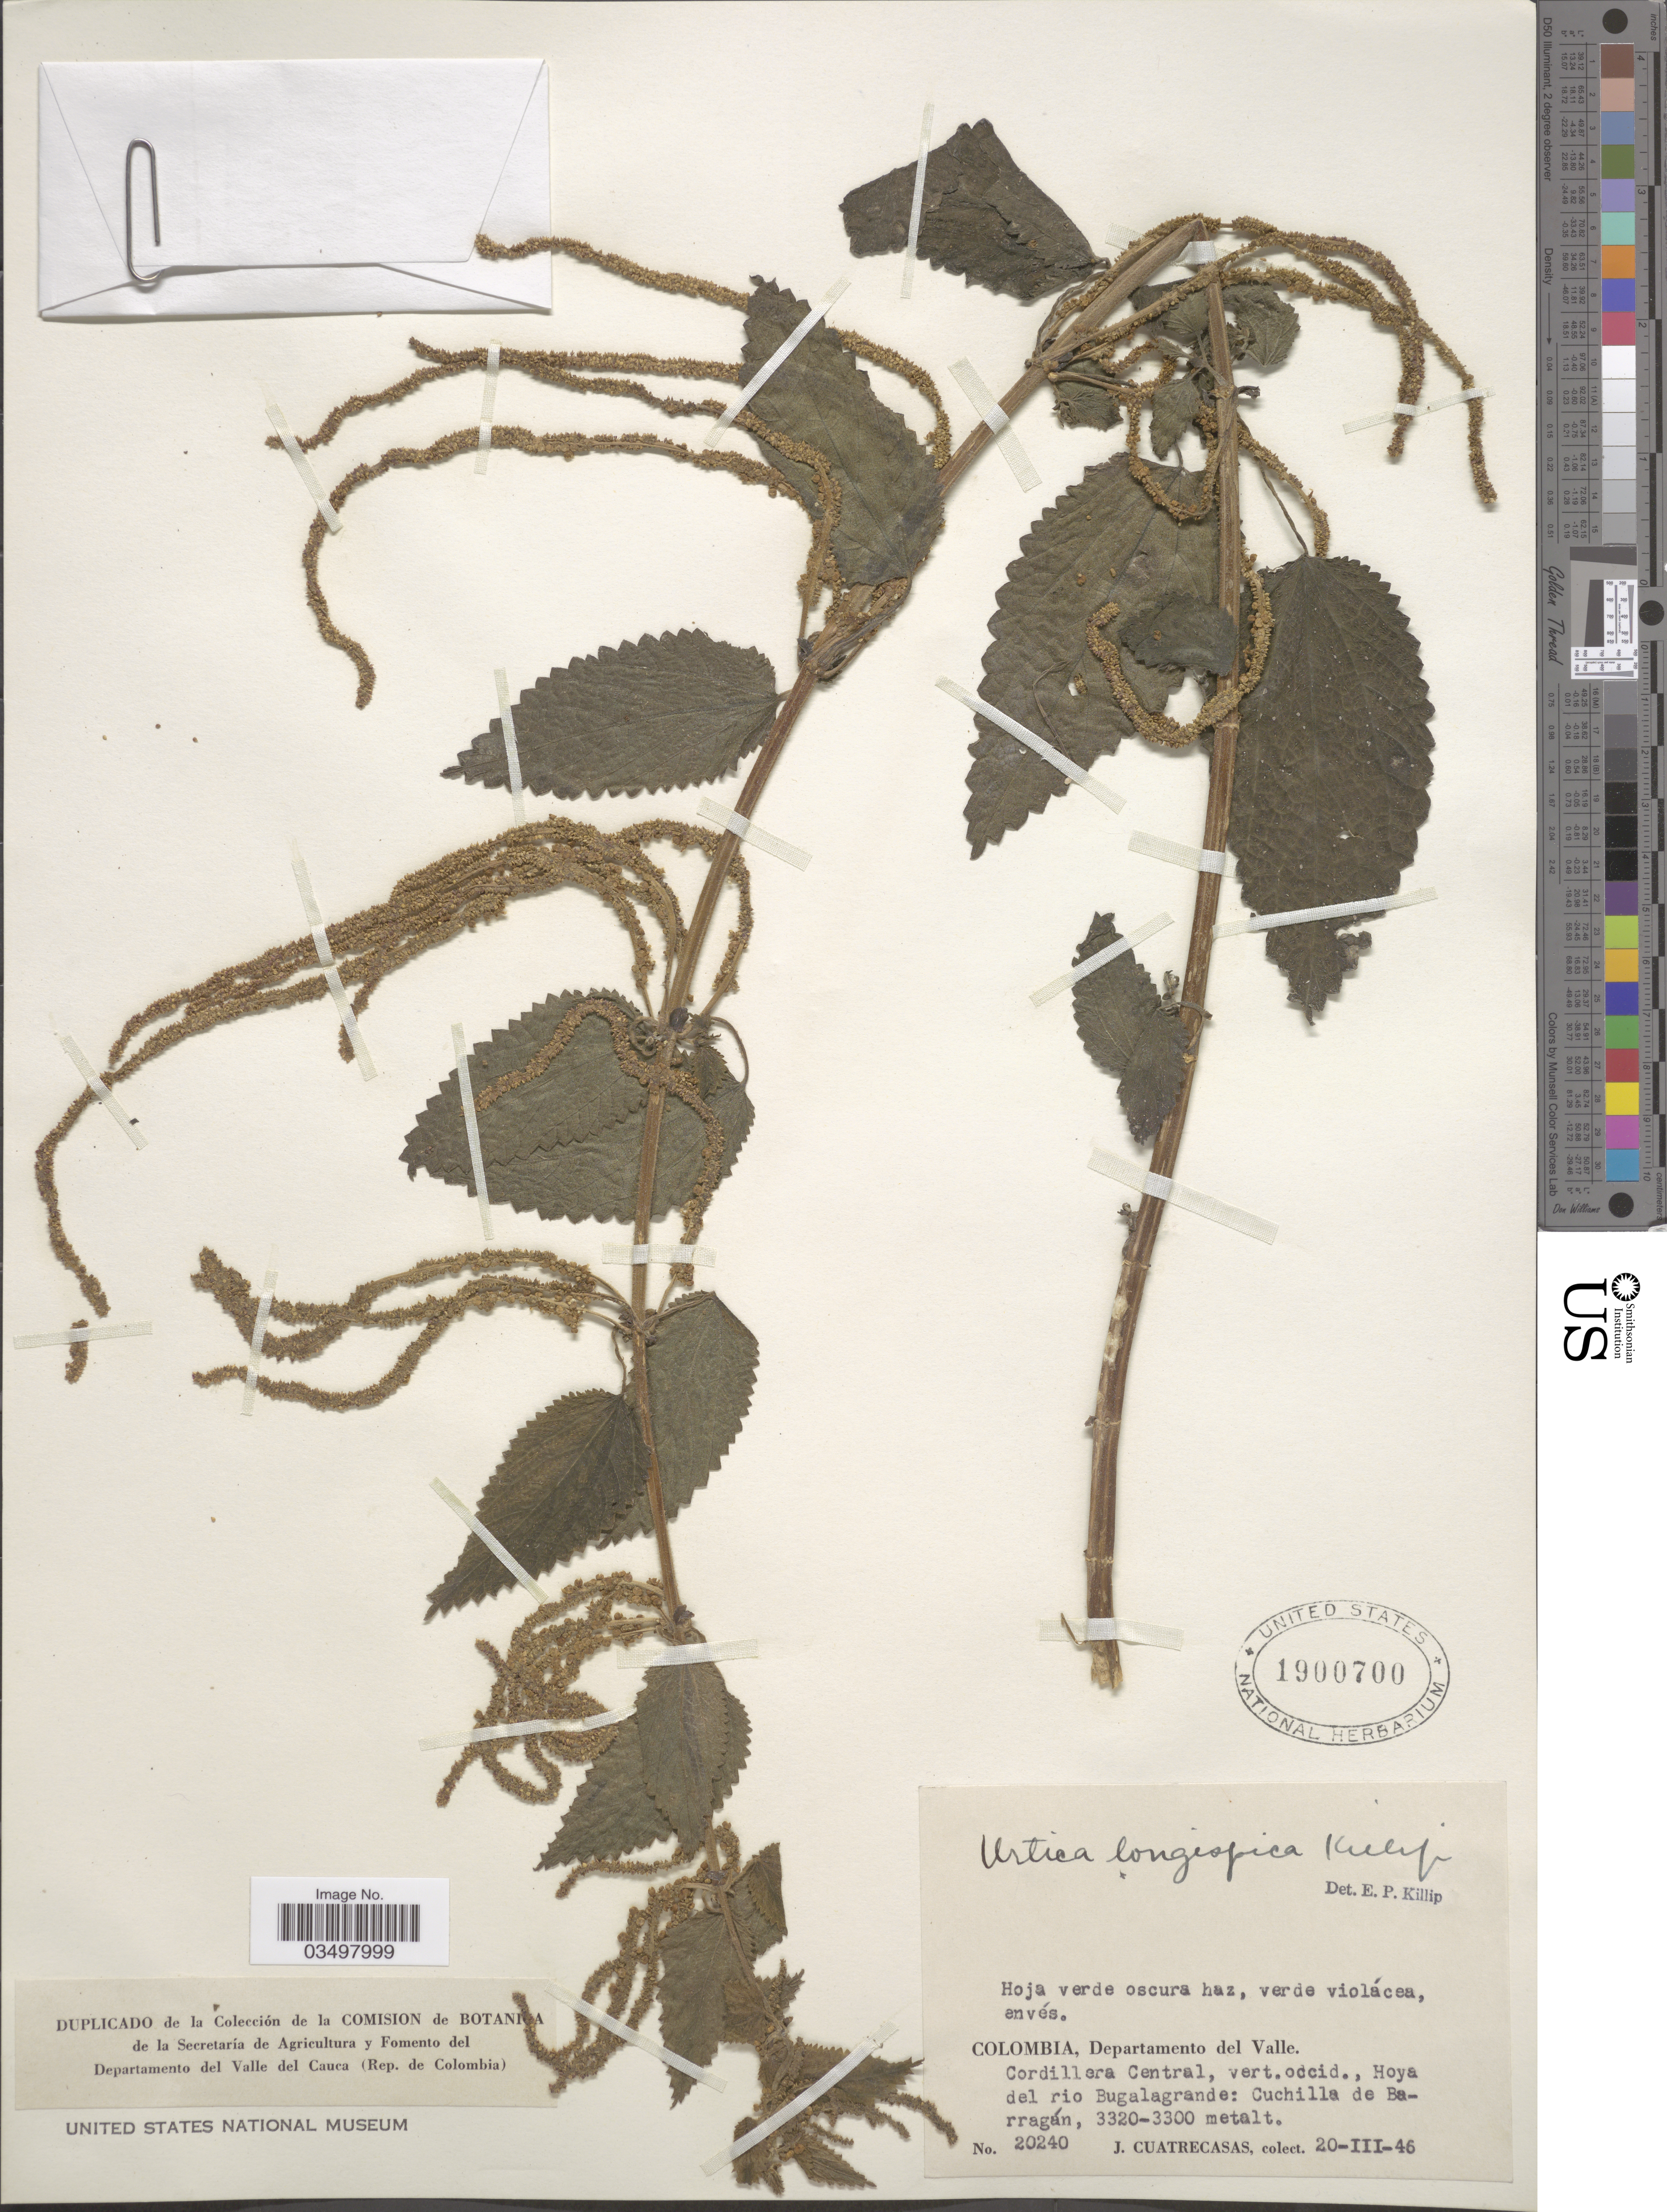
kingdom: Plantae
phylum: Tracheophyta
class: Magnoliopsida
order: Rosales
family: Urticaceae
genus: Urtica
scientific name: Urtica longispica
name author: Killip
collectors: J. Cuatrecasas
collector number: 20240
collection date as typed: Transcribed d/m/y: 20/3/46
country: Colombia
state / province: Valle del Cauca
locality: Departamento del Valle del Cauca (Rep. de Colombia). Cordillera Central, vert.occid., Hoya del rio Bugalagrande: Cuchilla de Barragán.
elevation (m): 3300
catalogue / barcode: US 1900700